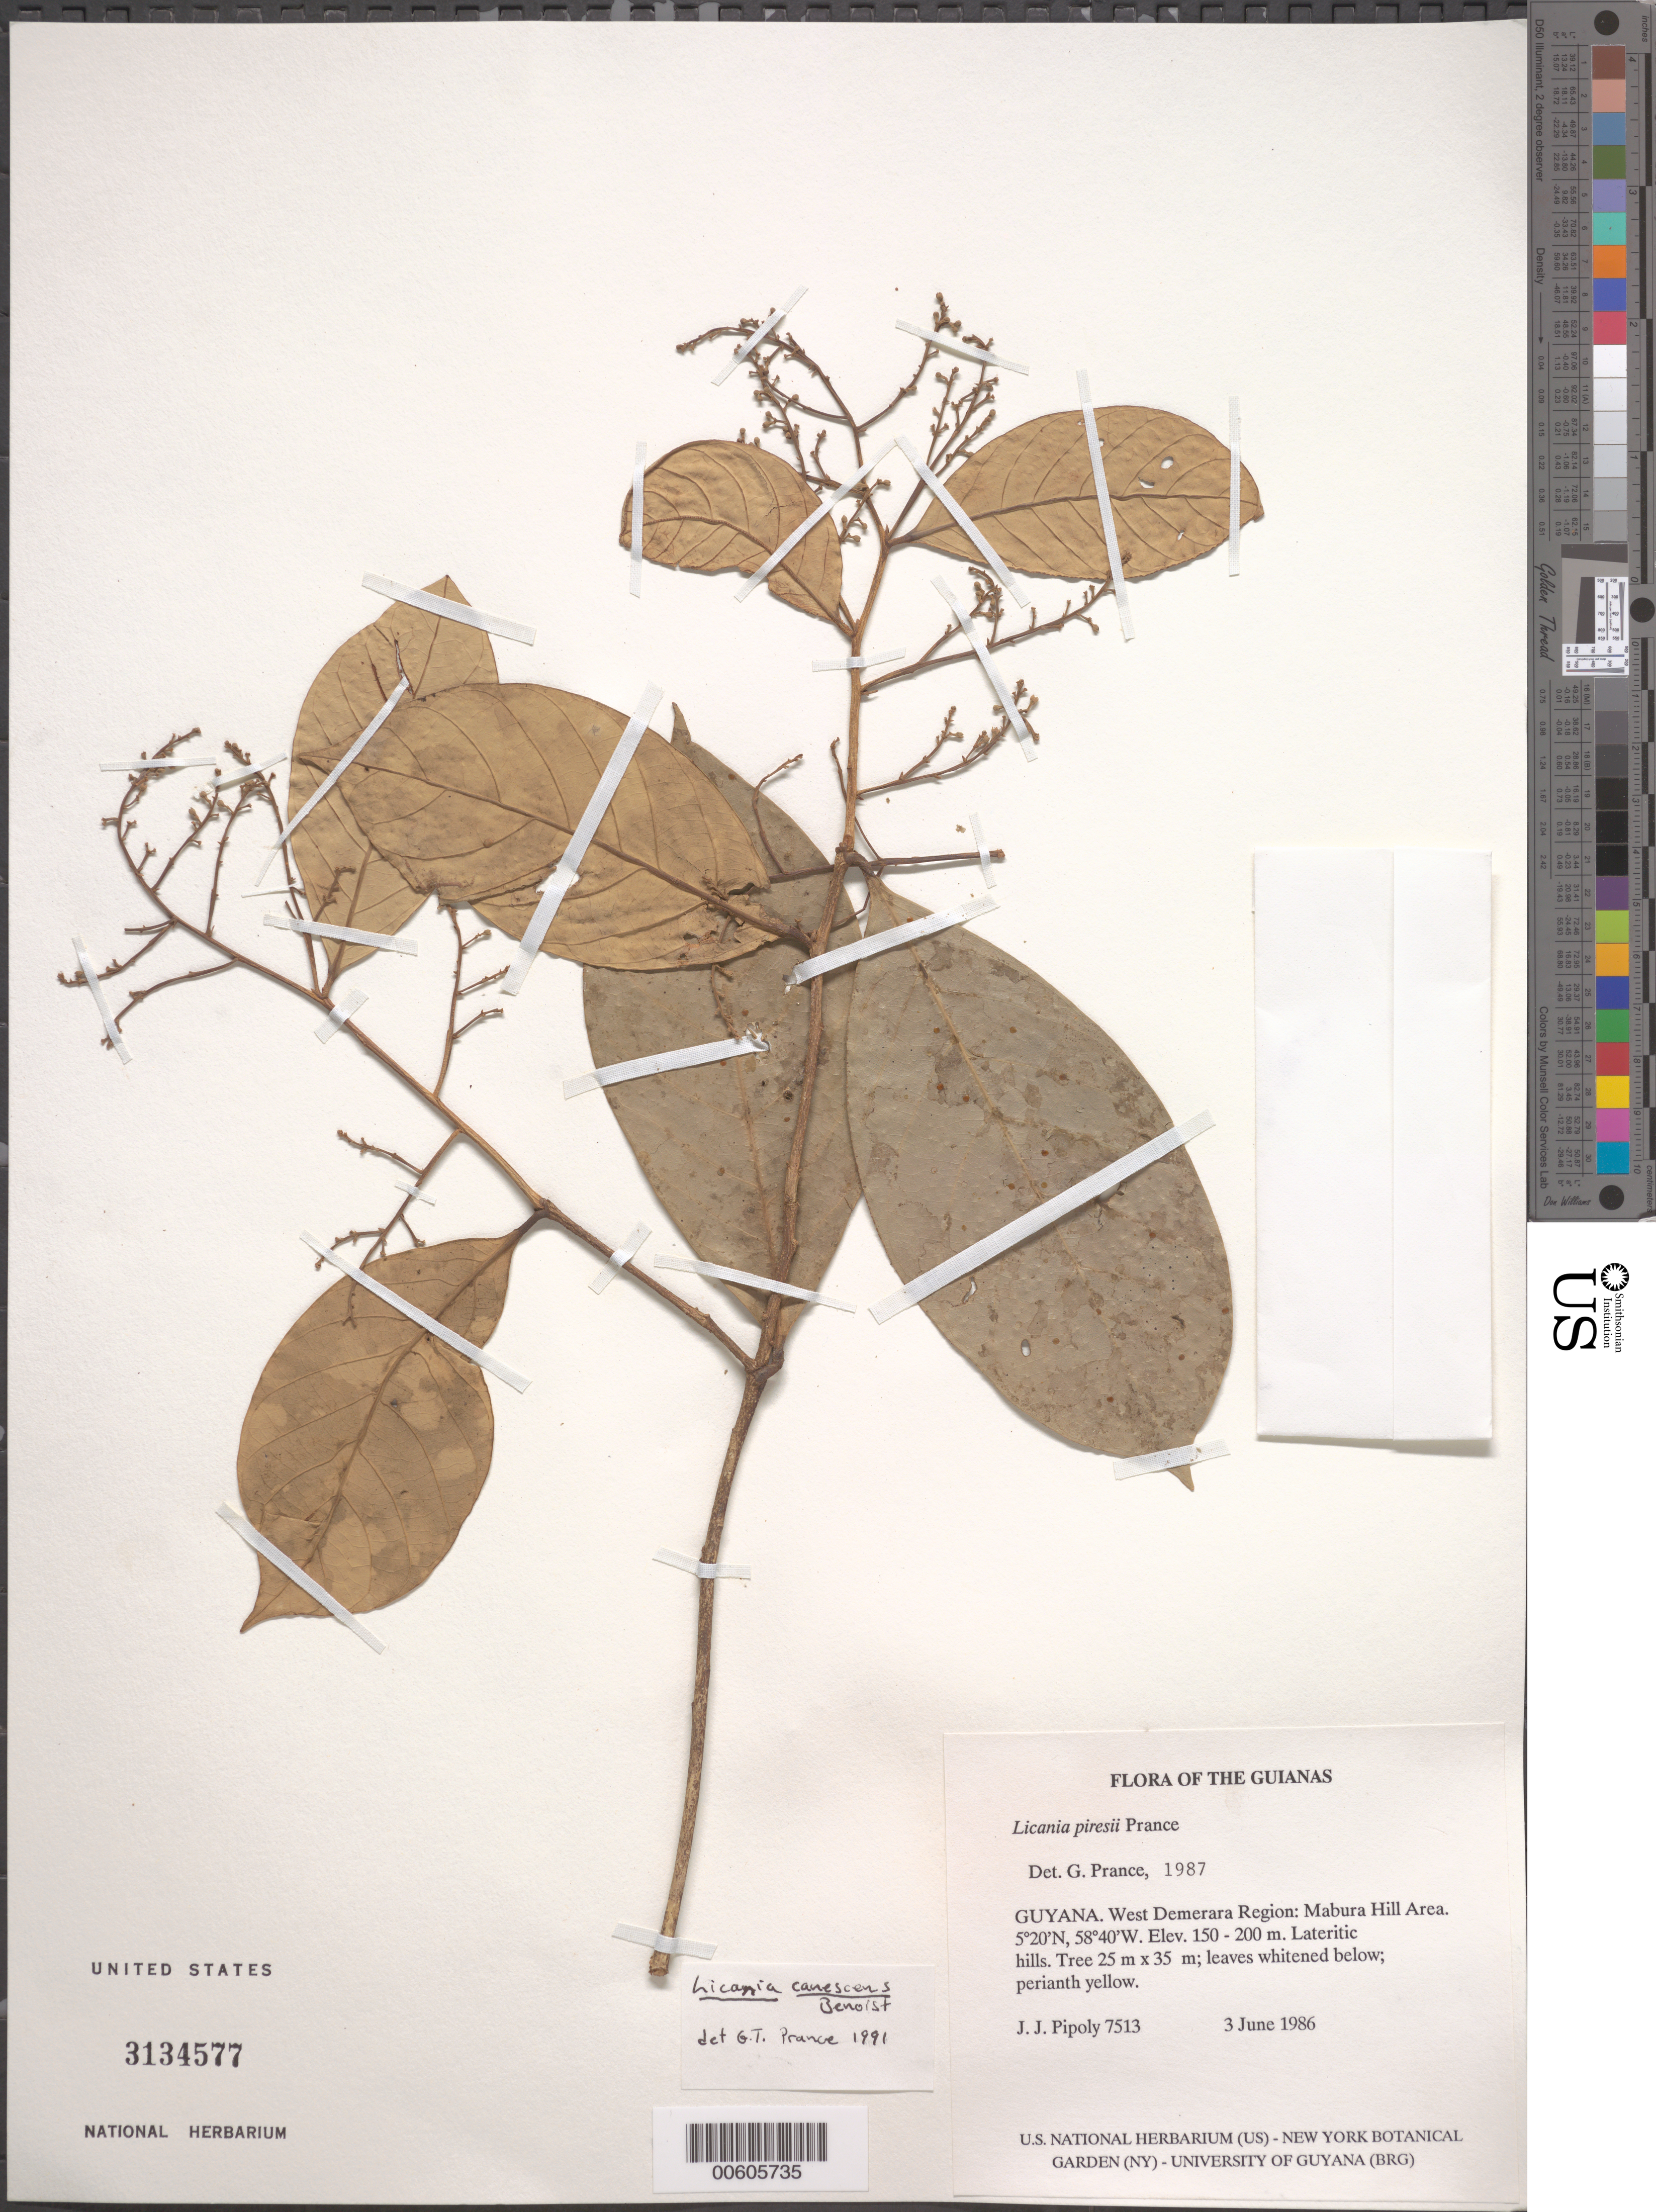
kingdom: Plantae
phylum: Tracheophyta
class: Magnoliopsida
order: Malpighiales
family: Chrysobalanaceae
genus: Licania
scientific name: Licania canescens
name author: Benoist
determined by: Prance, G. T.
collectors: J. J. Pipoly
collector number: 7513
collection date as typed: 3 June 1986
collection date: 1986-06-03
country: Guyana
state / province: U. Demerara-Berbice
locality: Mabura Hill area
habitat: Lateritic hills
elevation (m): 50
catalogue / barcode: US 3134577